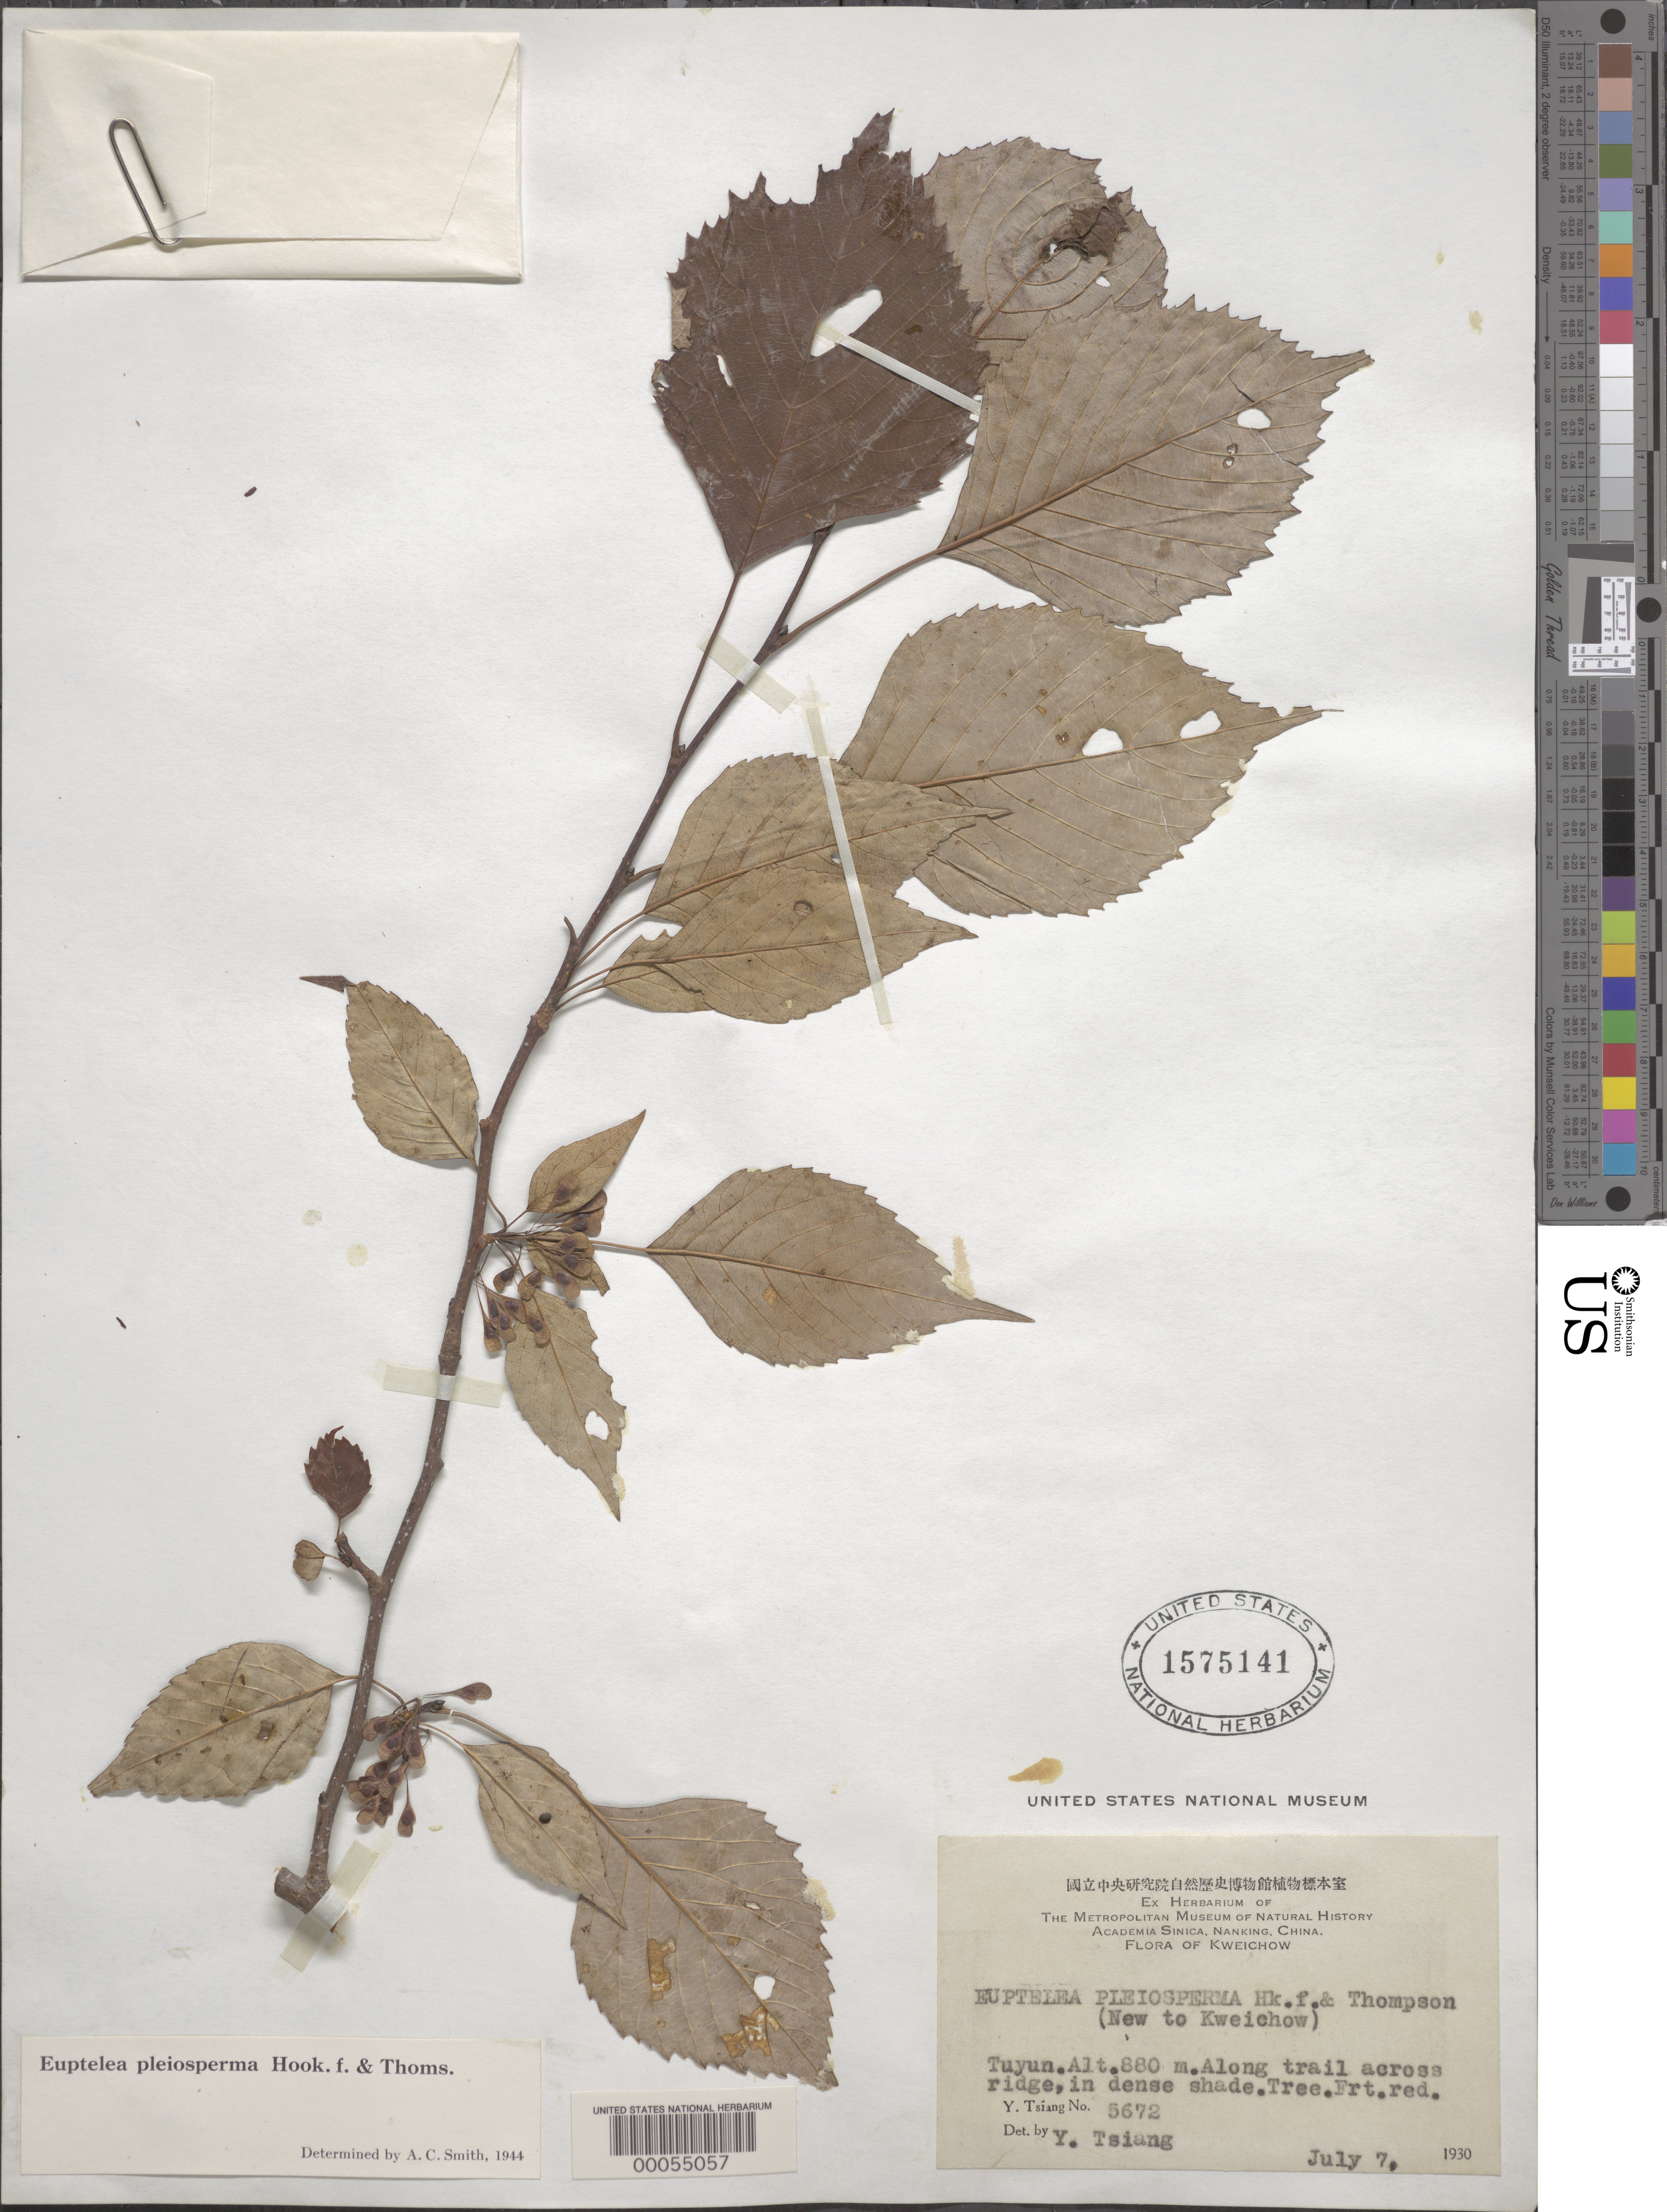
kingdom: Plantae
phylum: Tracheophyta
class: Magnoliopsida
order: Ranunculales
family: Eupteleaceae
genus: Euptelea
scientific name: Euptelea pleiosperma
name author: Hook. f. & Thomson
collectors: Y. Tsiang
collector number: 5672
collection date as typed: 07 Jul 1930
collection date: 1930-07-07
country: China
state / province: Guizhou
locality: Tuyun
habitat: Along trail across ridge, in dense shade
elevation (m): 880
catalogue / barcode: US 1575141